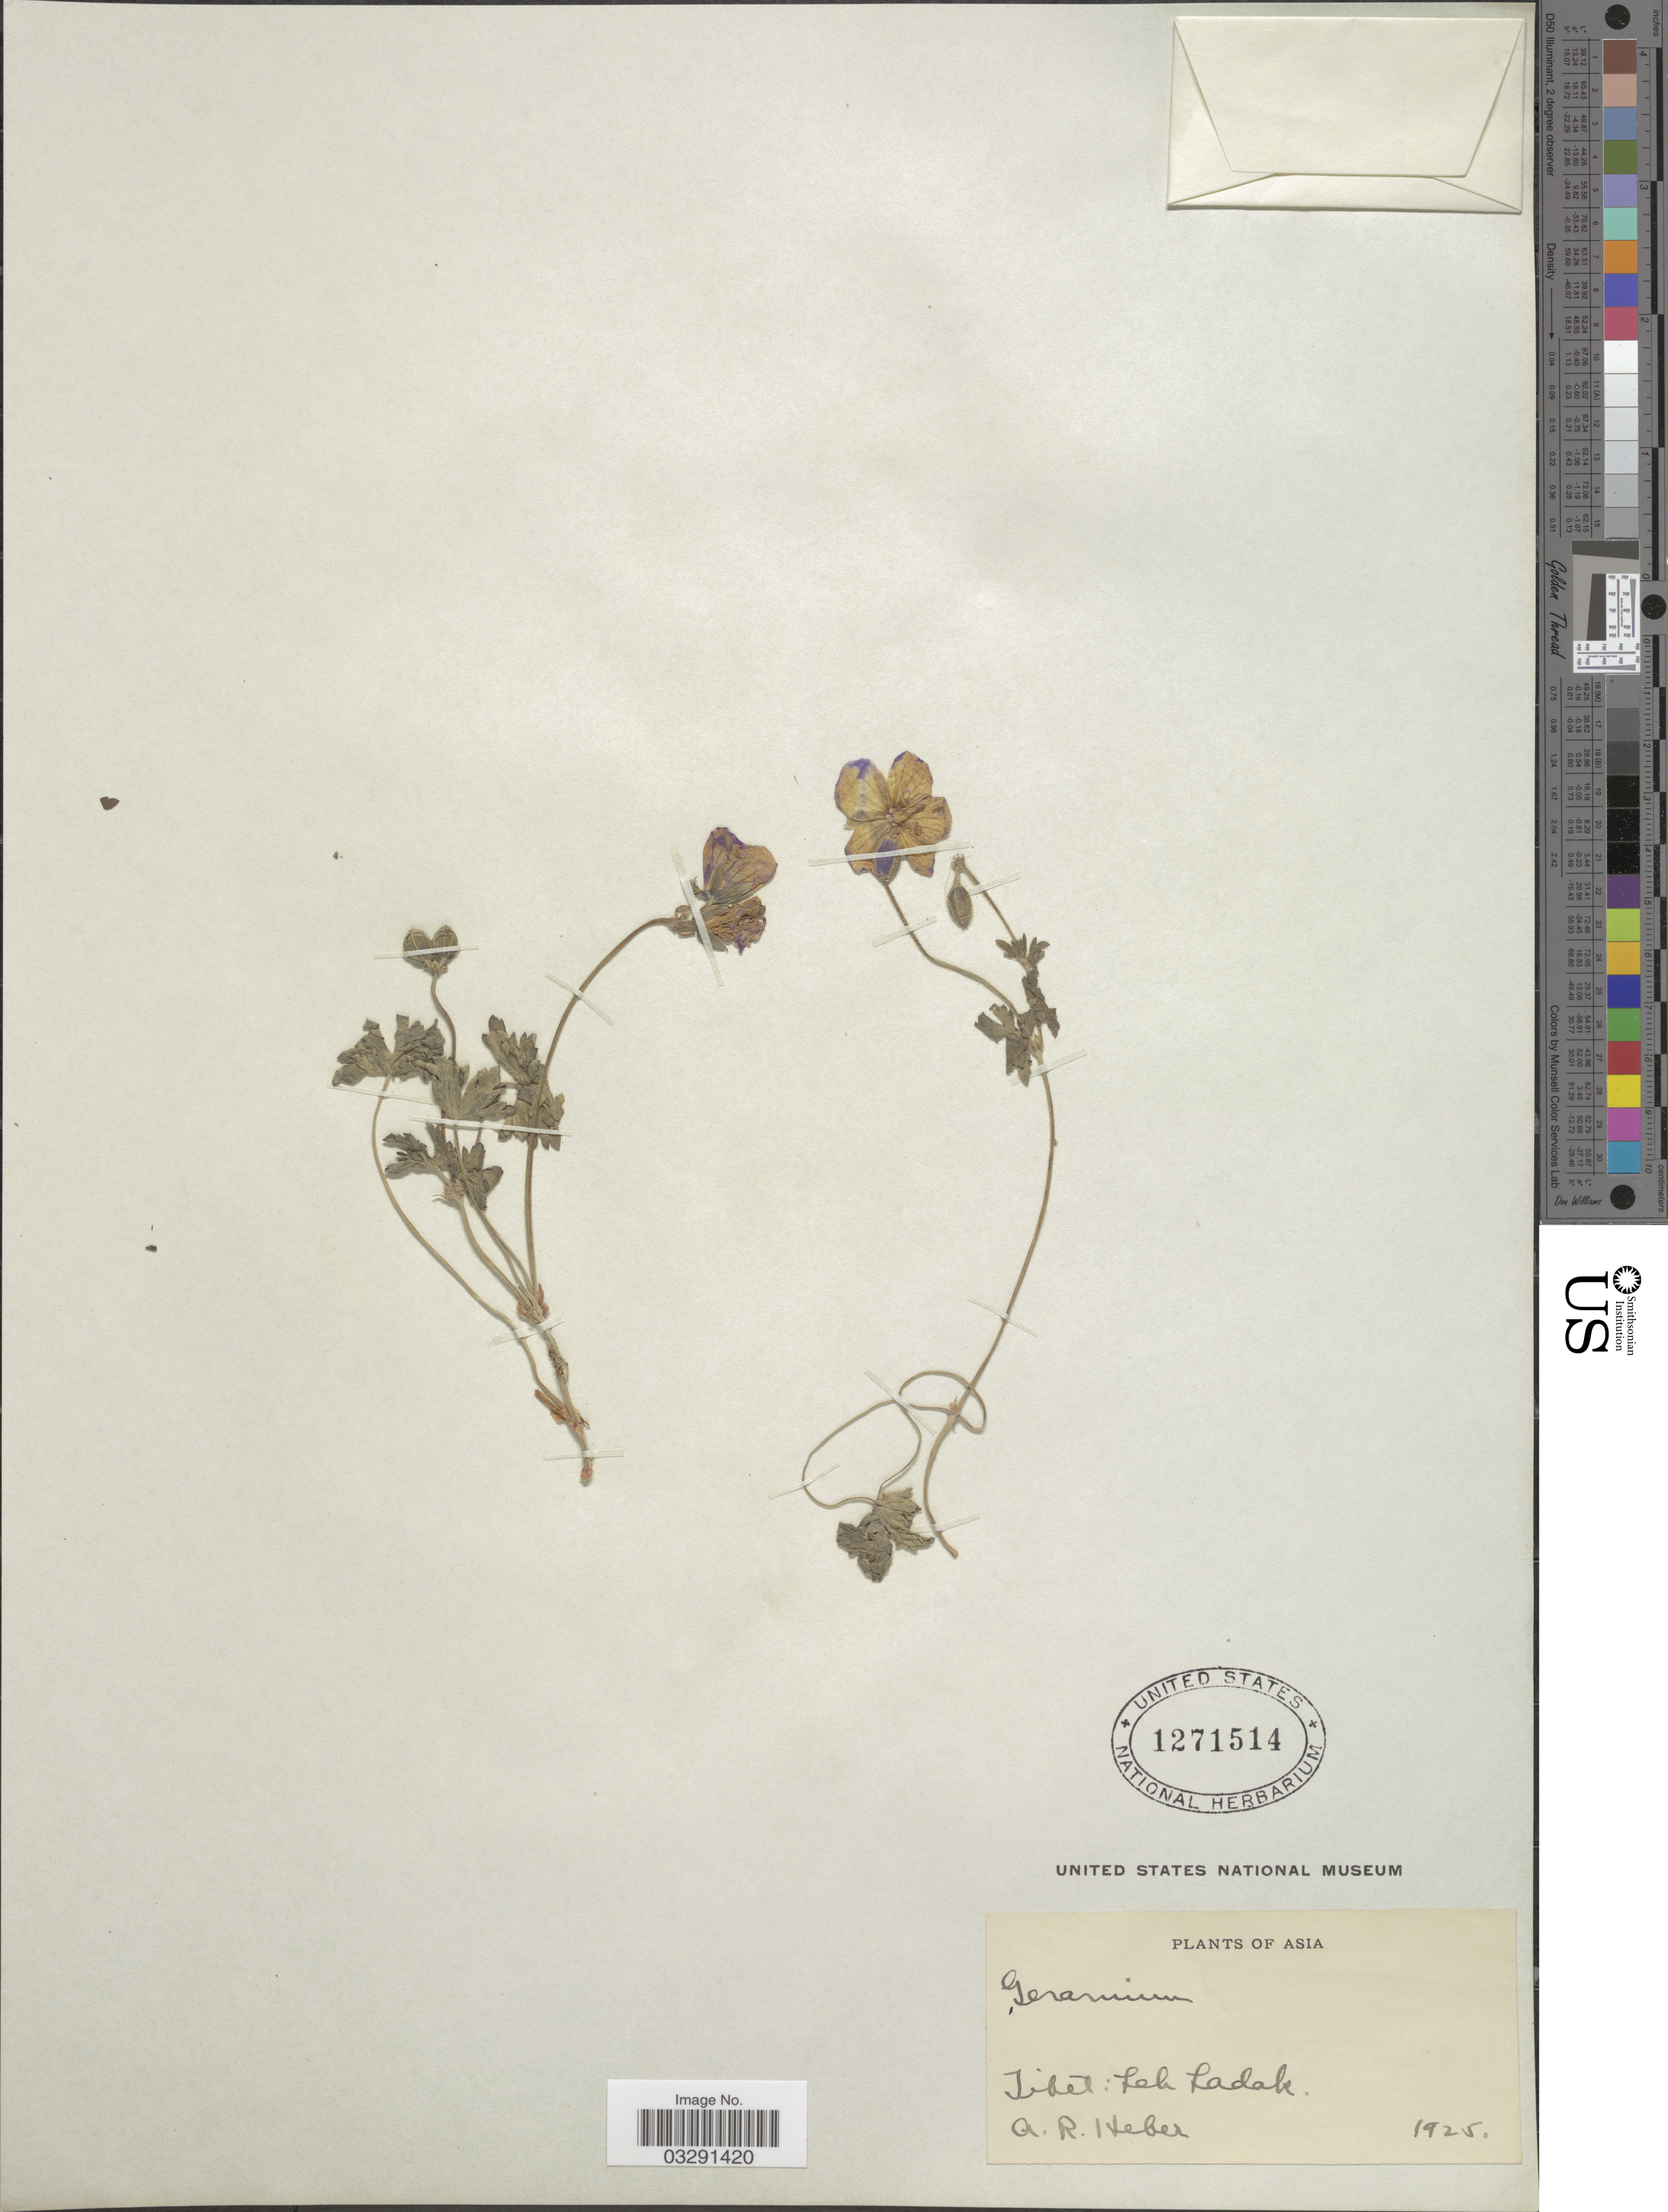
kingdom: Plantae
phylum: Tracheophyta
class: Magnoliopsida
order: Geraniales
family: Geraniaceae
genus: Geranium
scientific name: Geranium collinum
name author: Stephan ex Willd.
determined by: Aedo, C.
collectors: A. Heber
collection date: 1925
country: India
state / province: Ladakh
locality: Asia. Tibet: Leh Ladak.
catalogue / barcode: US 1271514